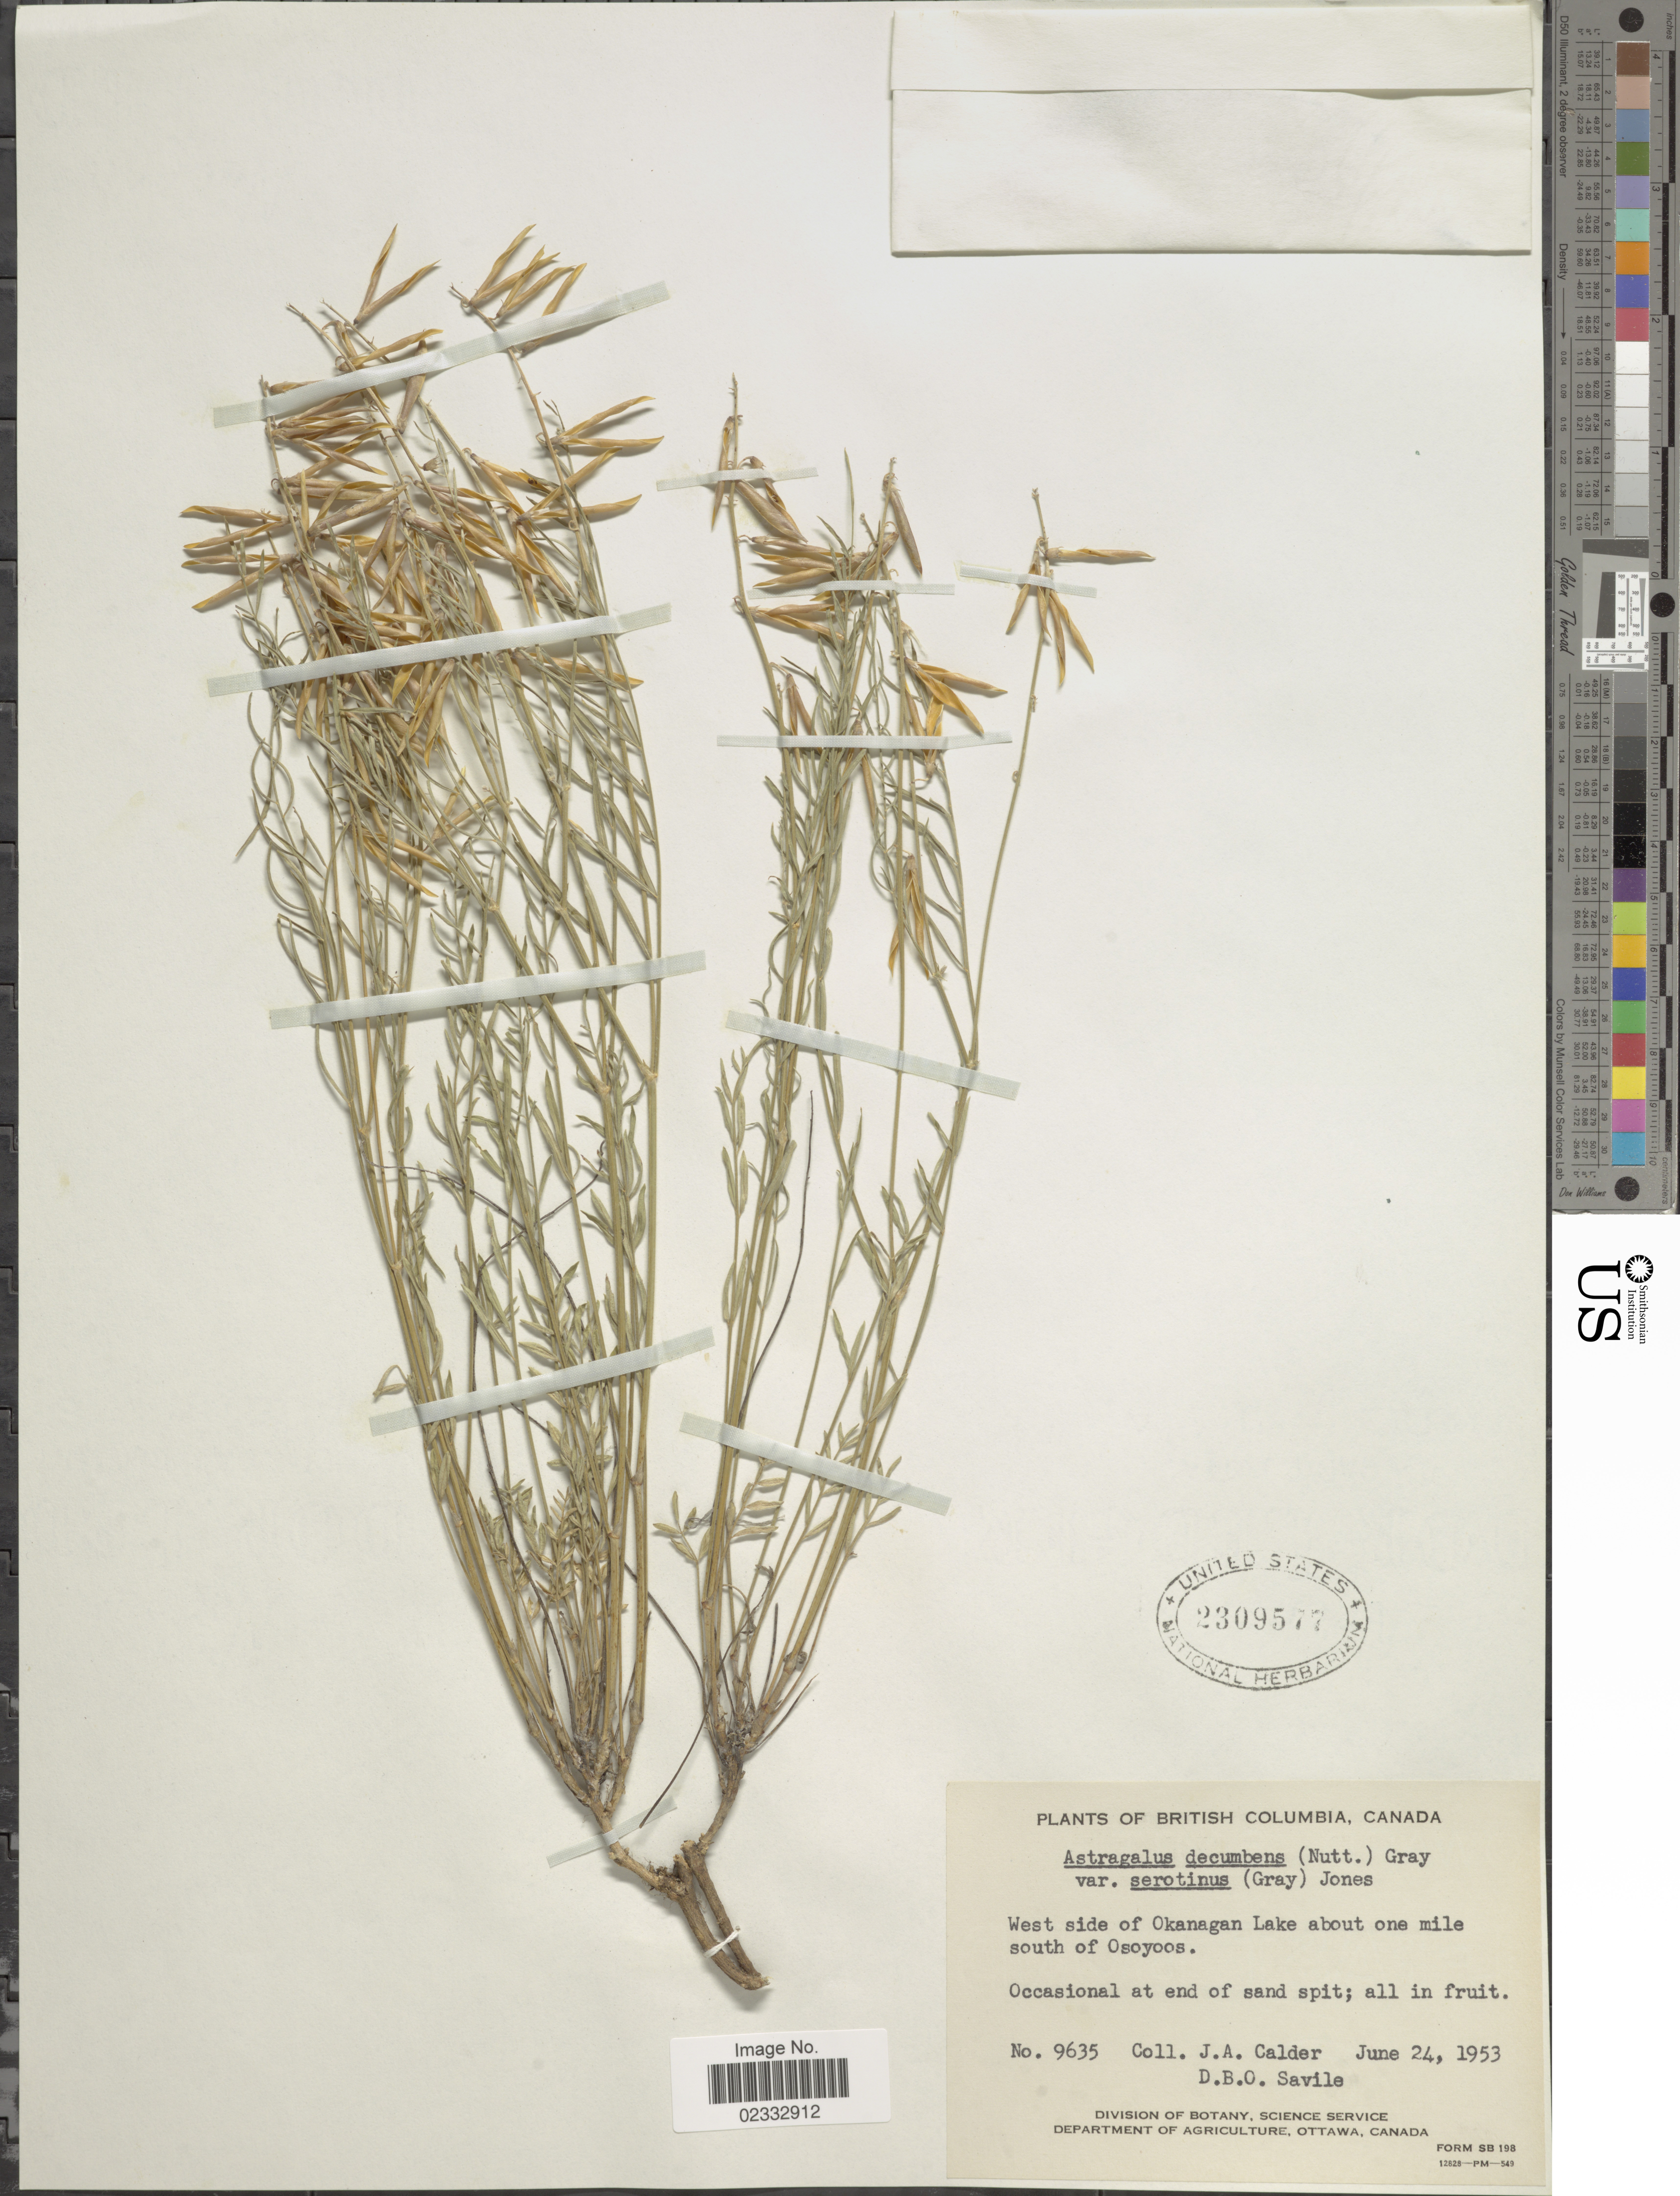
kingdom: Plantae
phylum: Tracheophyta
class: Magnoliopsida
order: Fabales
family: Fabaceae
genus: Astragalus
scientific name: Astragalus miser var. serotinus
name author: (A. Gray) Barneby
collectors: J. A. Calder & D. Savile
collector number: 9635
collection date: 1953-06-24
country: Canada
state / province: British Columbia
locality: West side of Okanagan Lake about one mile south of Osoyoos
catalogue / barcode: US 2309577